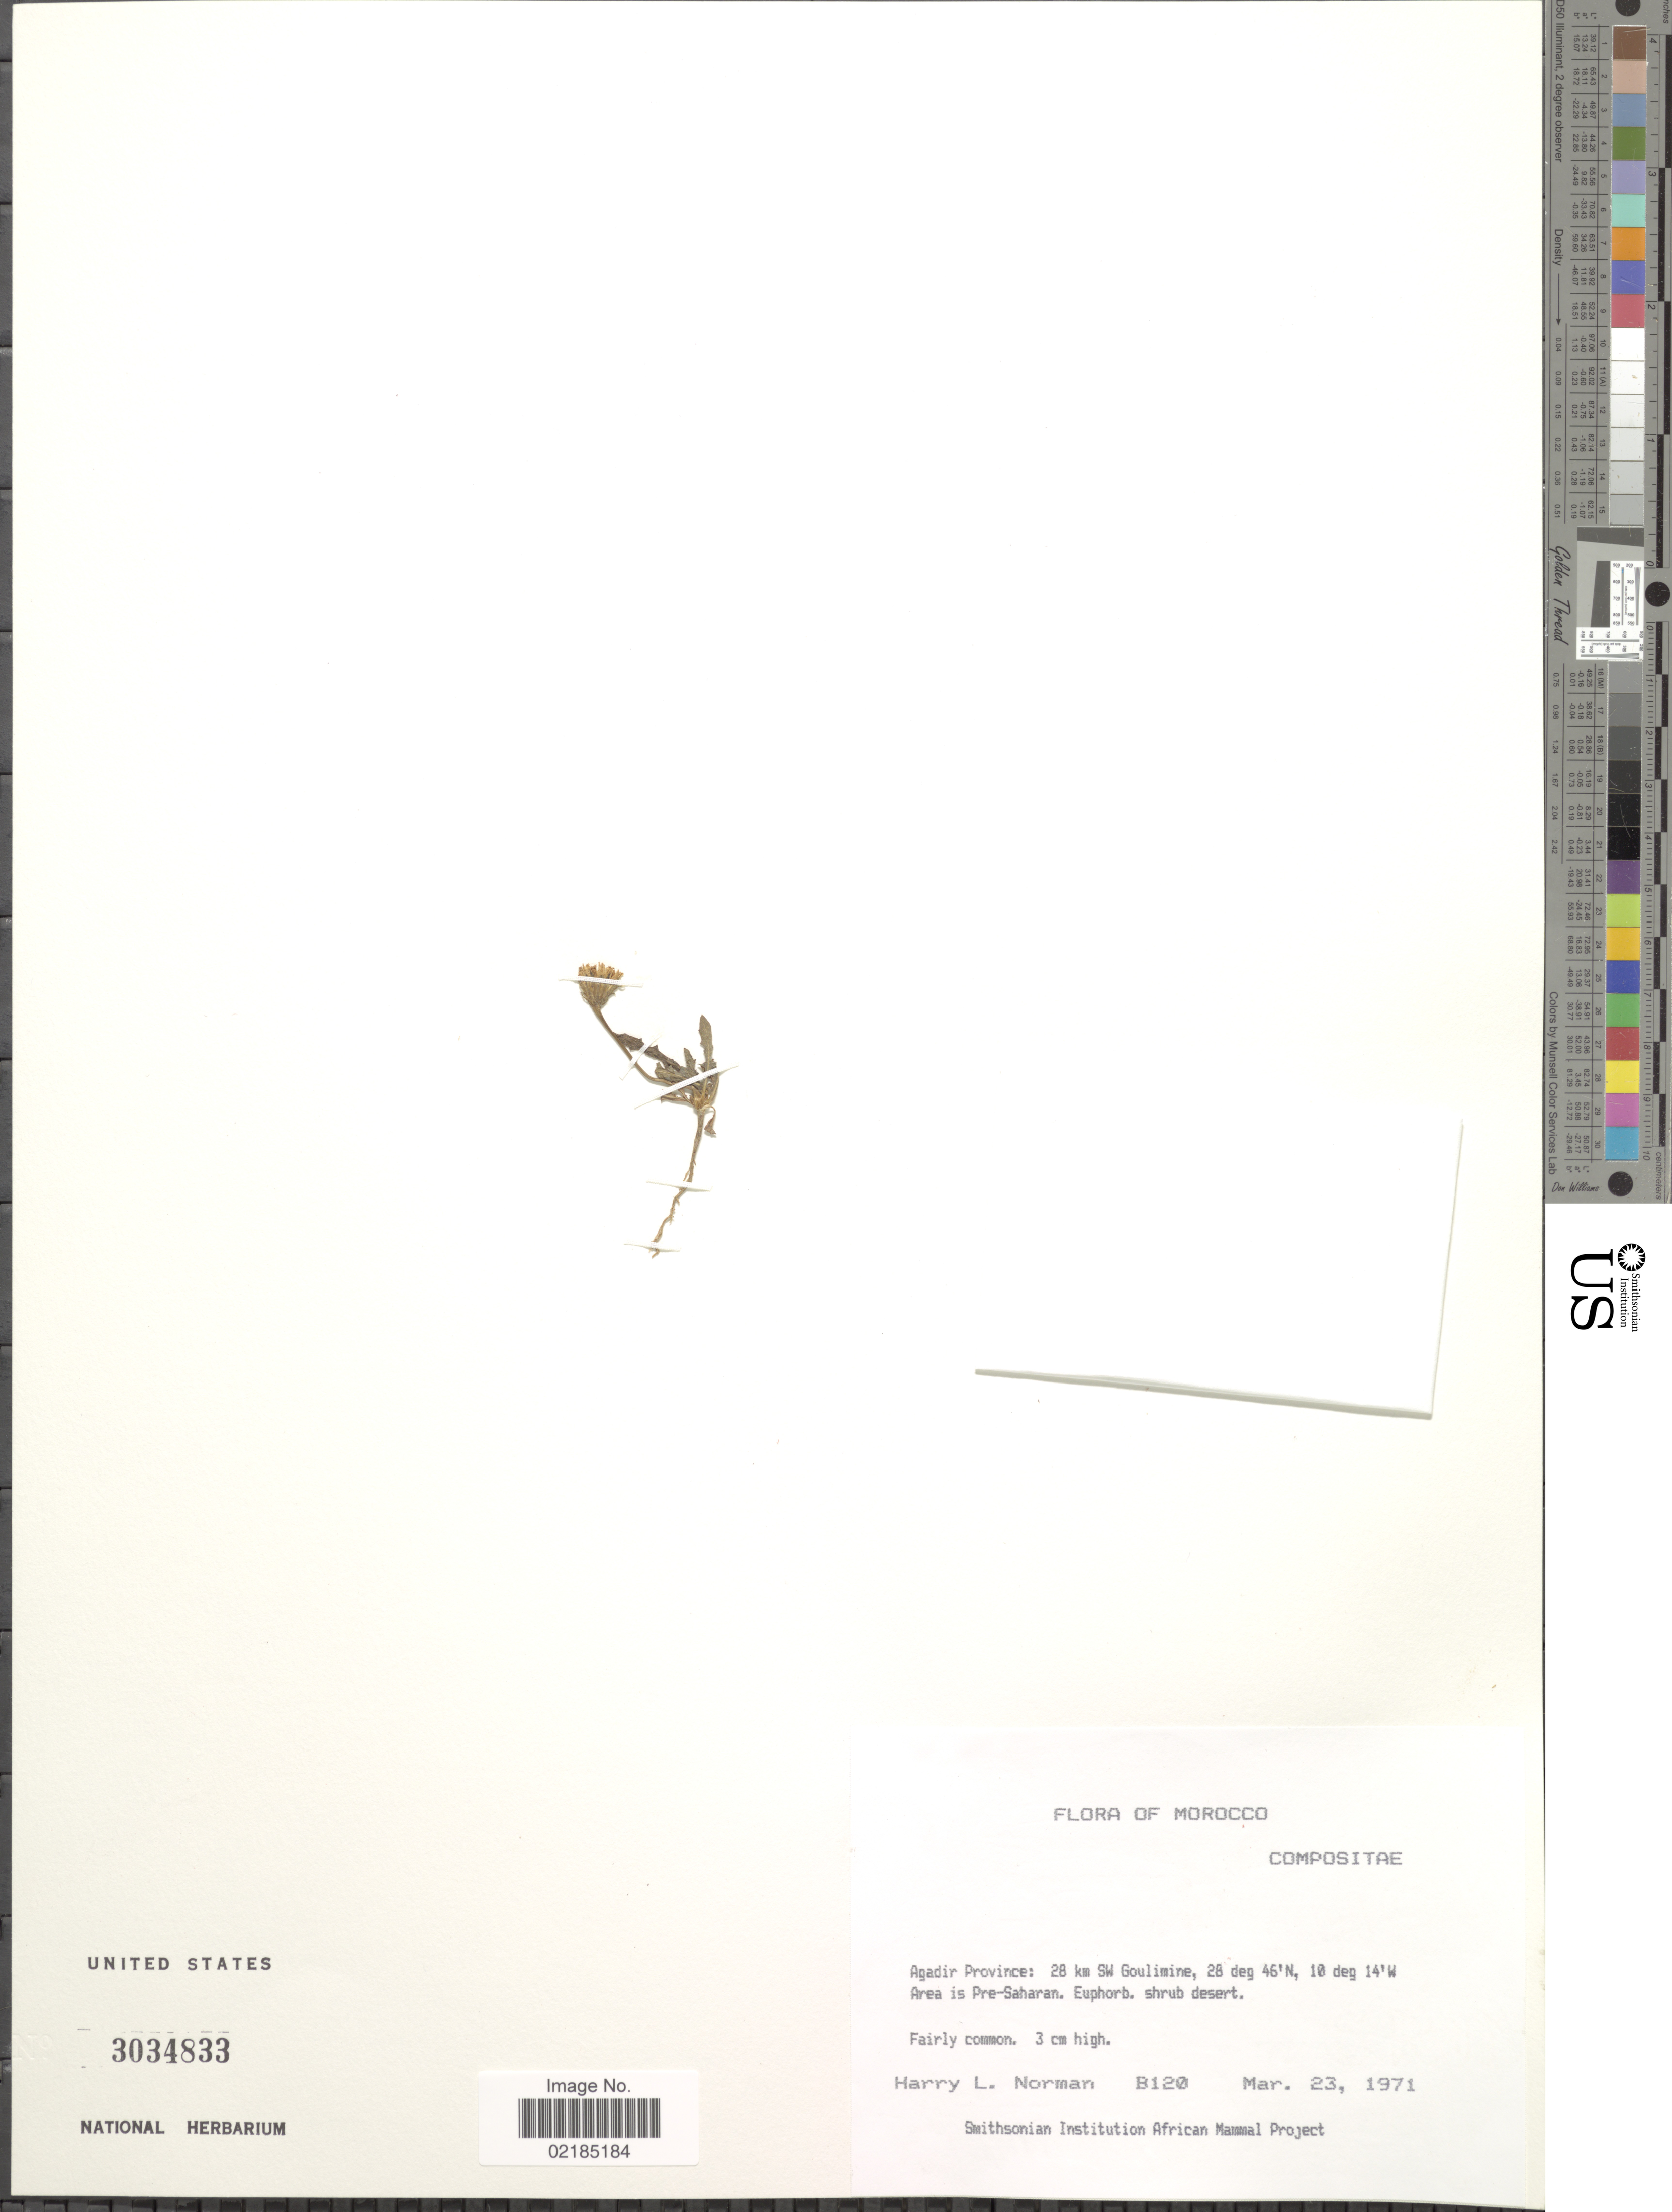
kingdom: Plantae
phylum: Tracheophyta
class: Magnoliopsida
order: Asterales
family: Asteraceae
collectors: Norman, H.L.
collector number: B120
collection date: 1971-03-23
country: Morocco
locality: Agadir Province: 28 km SW Goulimine, Area is Pre-Saharan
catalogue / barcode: US 3034833